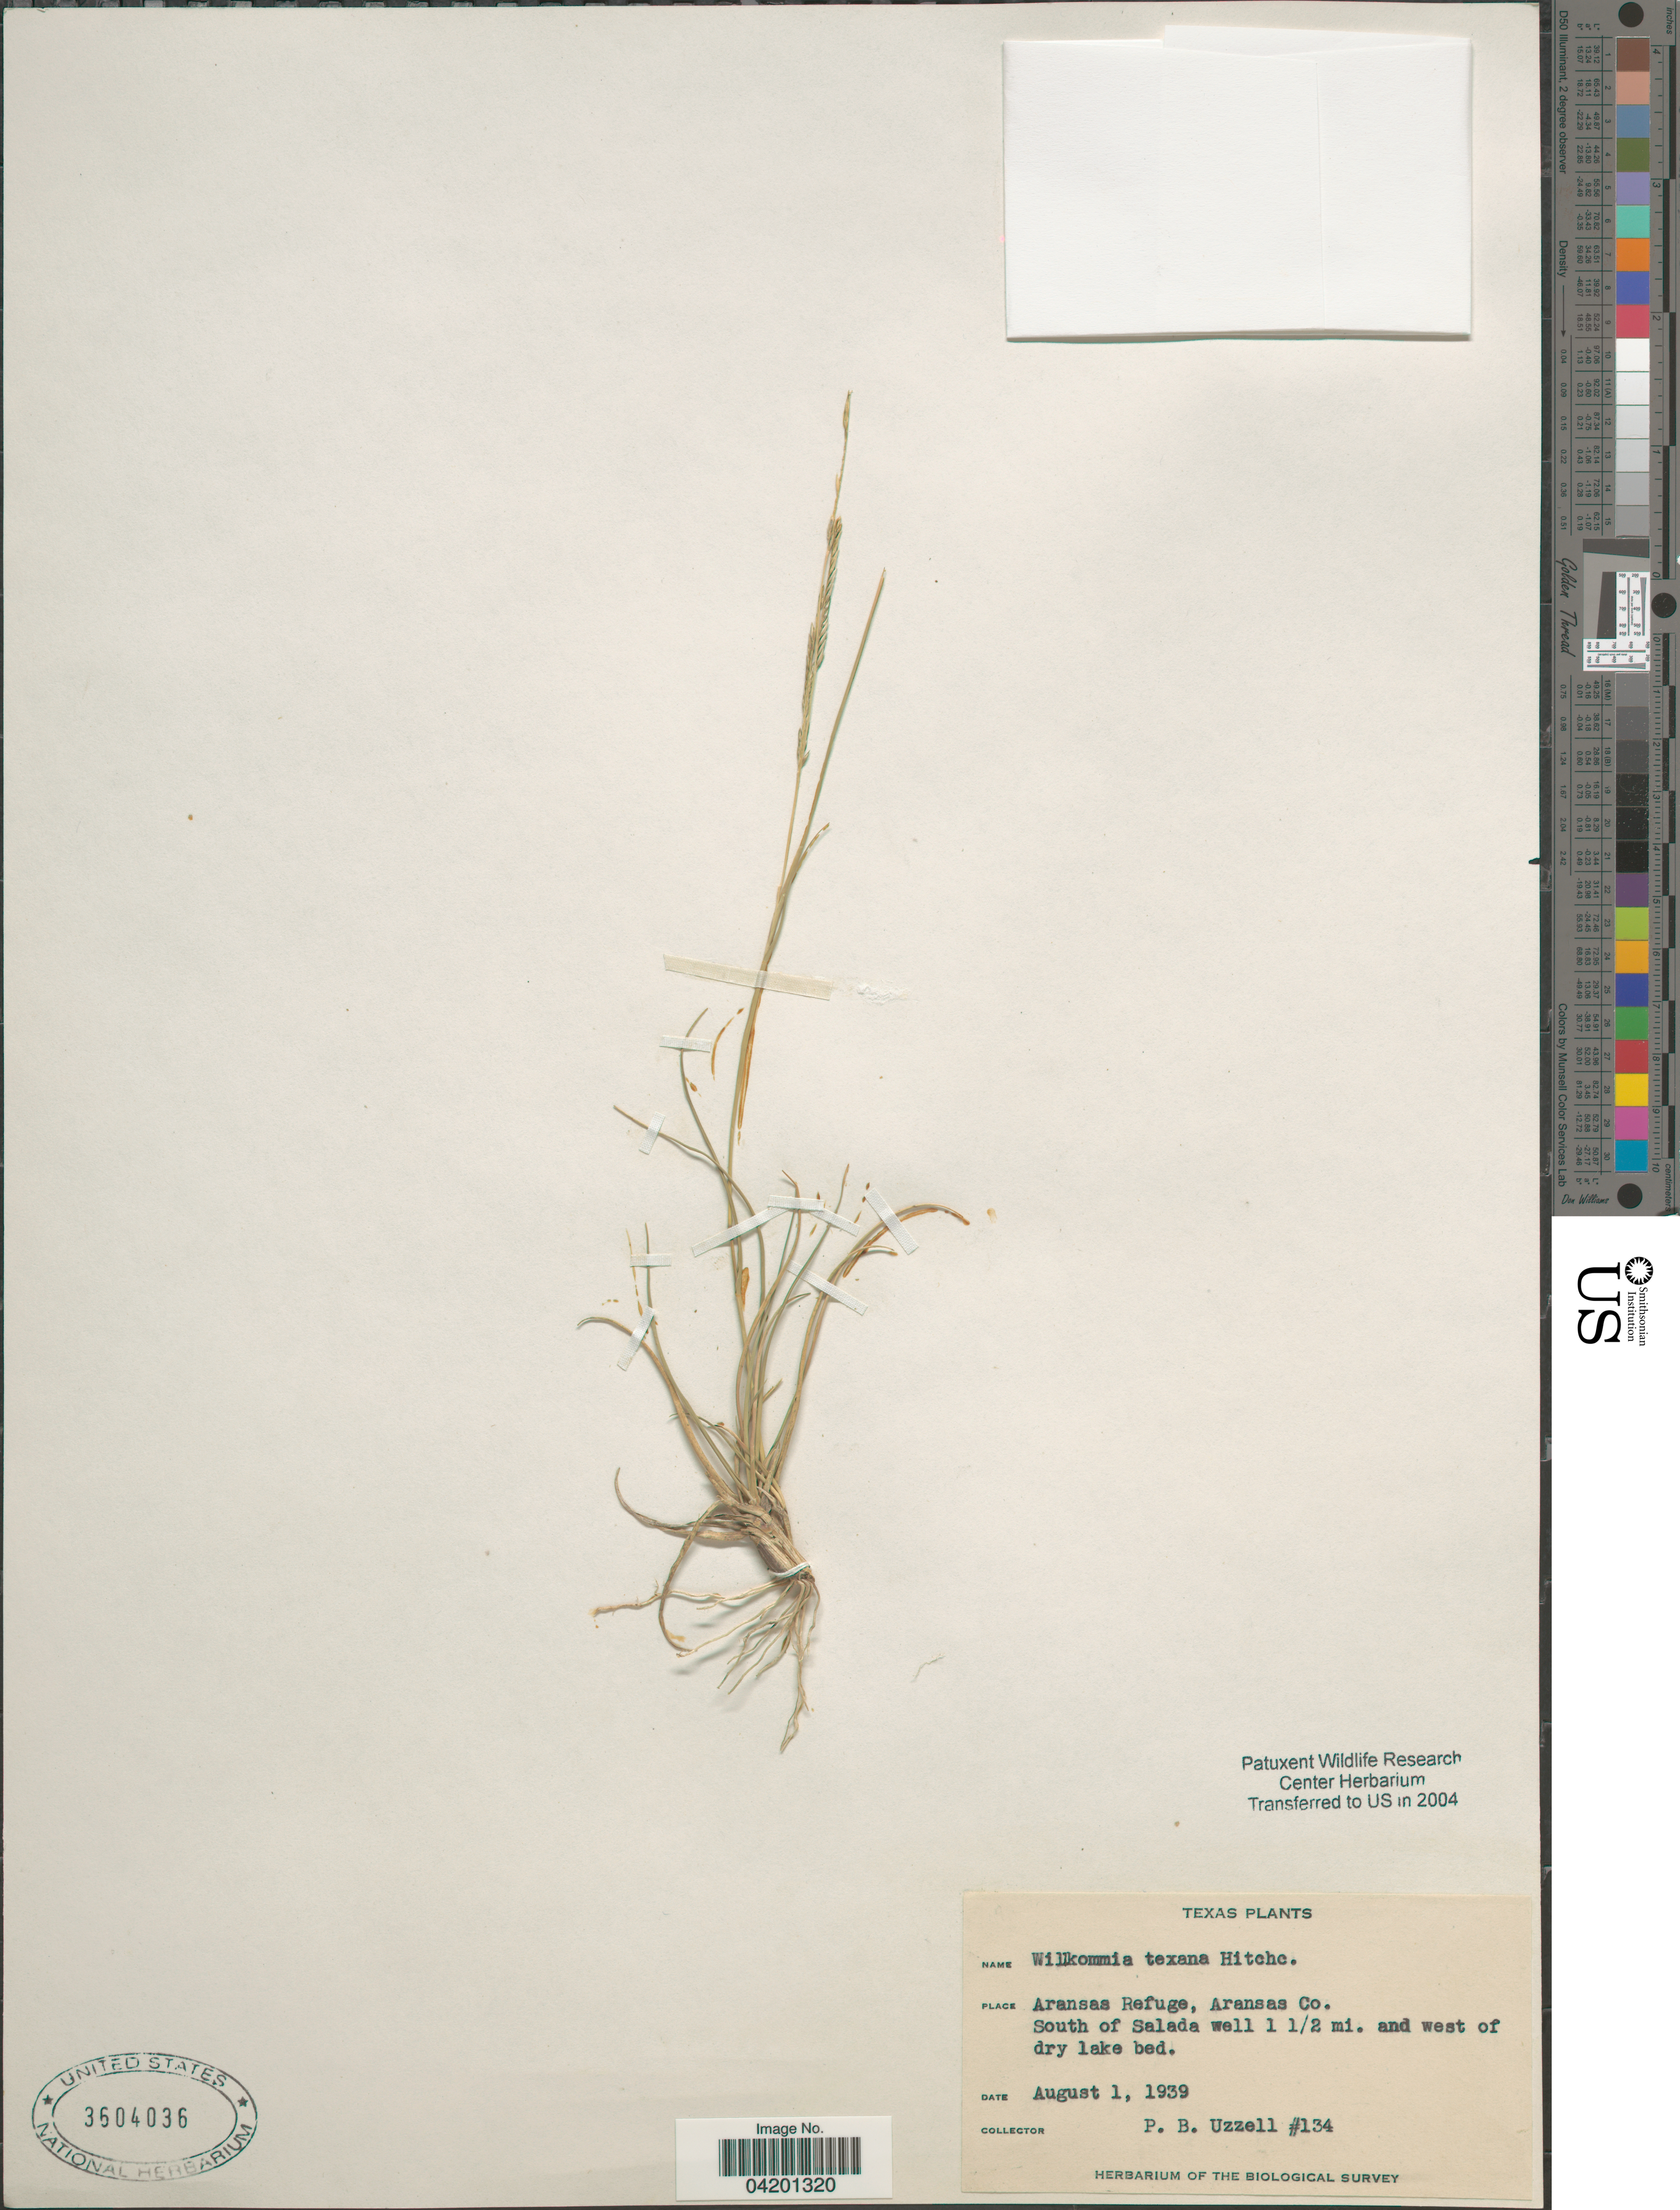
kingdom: Plantae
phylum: Tracheophyta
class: Liliopsida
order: Poales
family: Poaceae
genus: Willkommia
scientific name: Willkommia texana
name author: Hitchc.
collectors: P. Uzzell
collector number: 134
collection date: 1939-08-01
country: United States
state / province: Texas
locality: Aransas Refuge, Aransas Co. South of Salada well 1 1/2 mi. and west of dry lake bed. Biological Survey.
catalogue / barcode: US 3604036